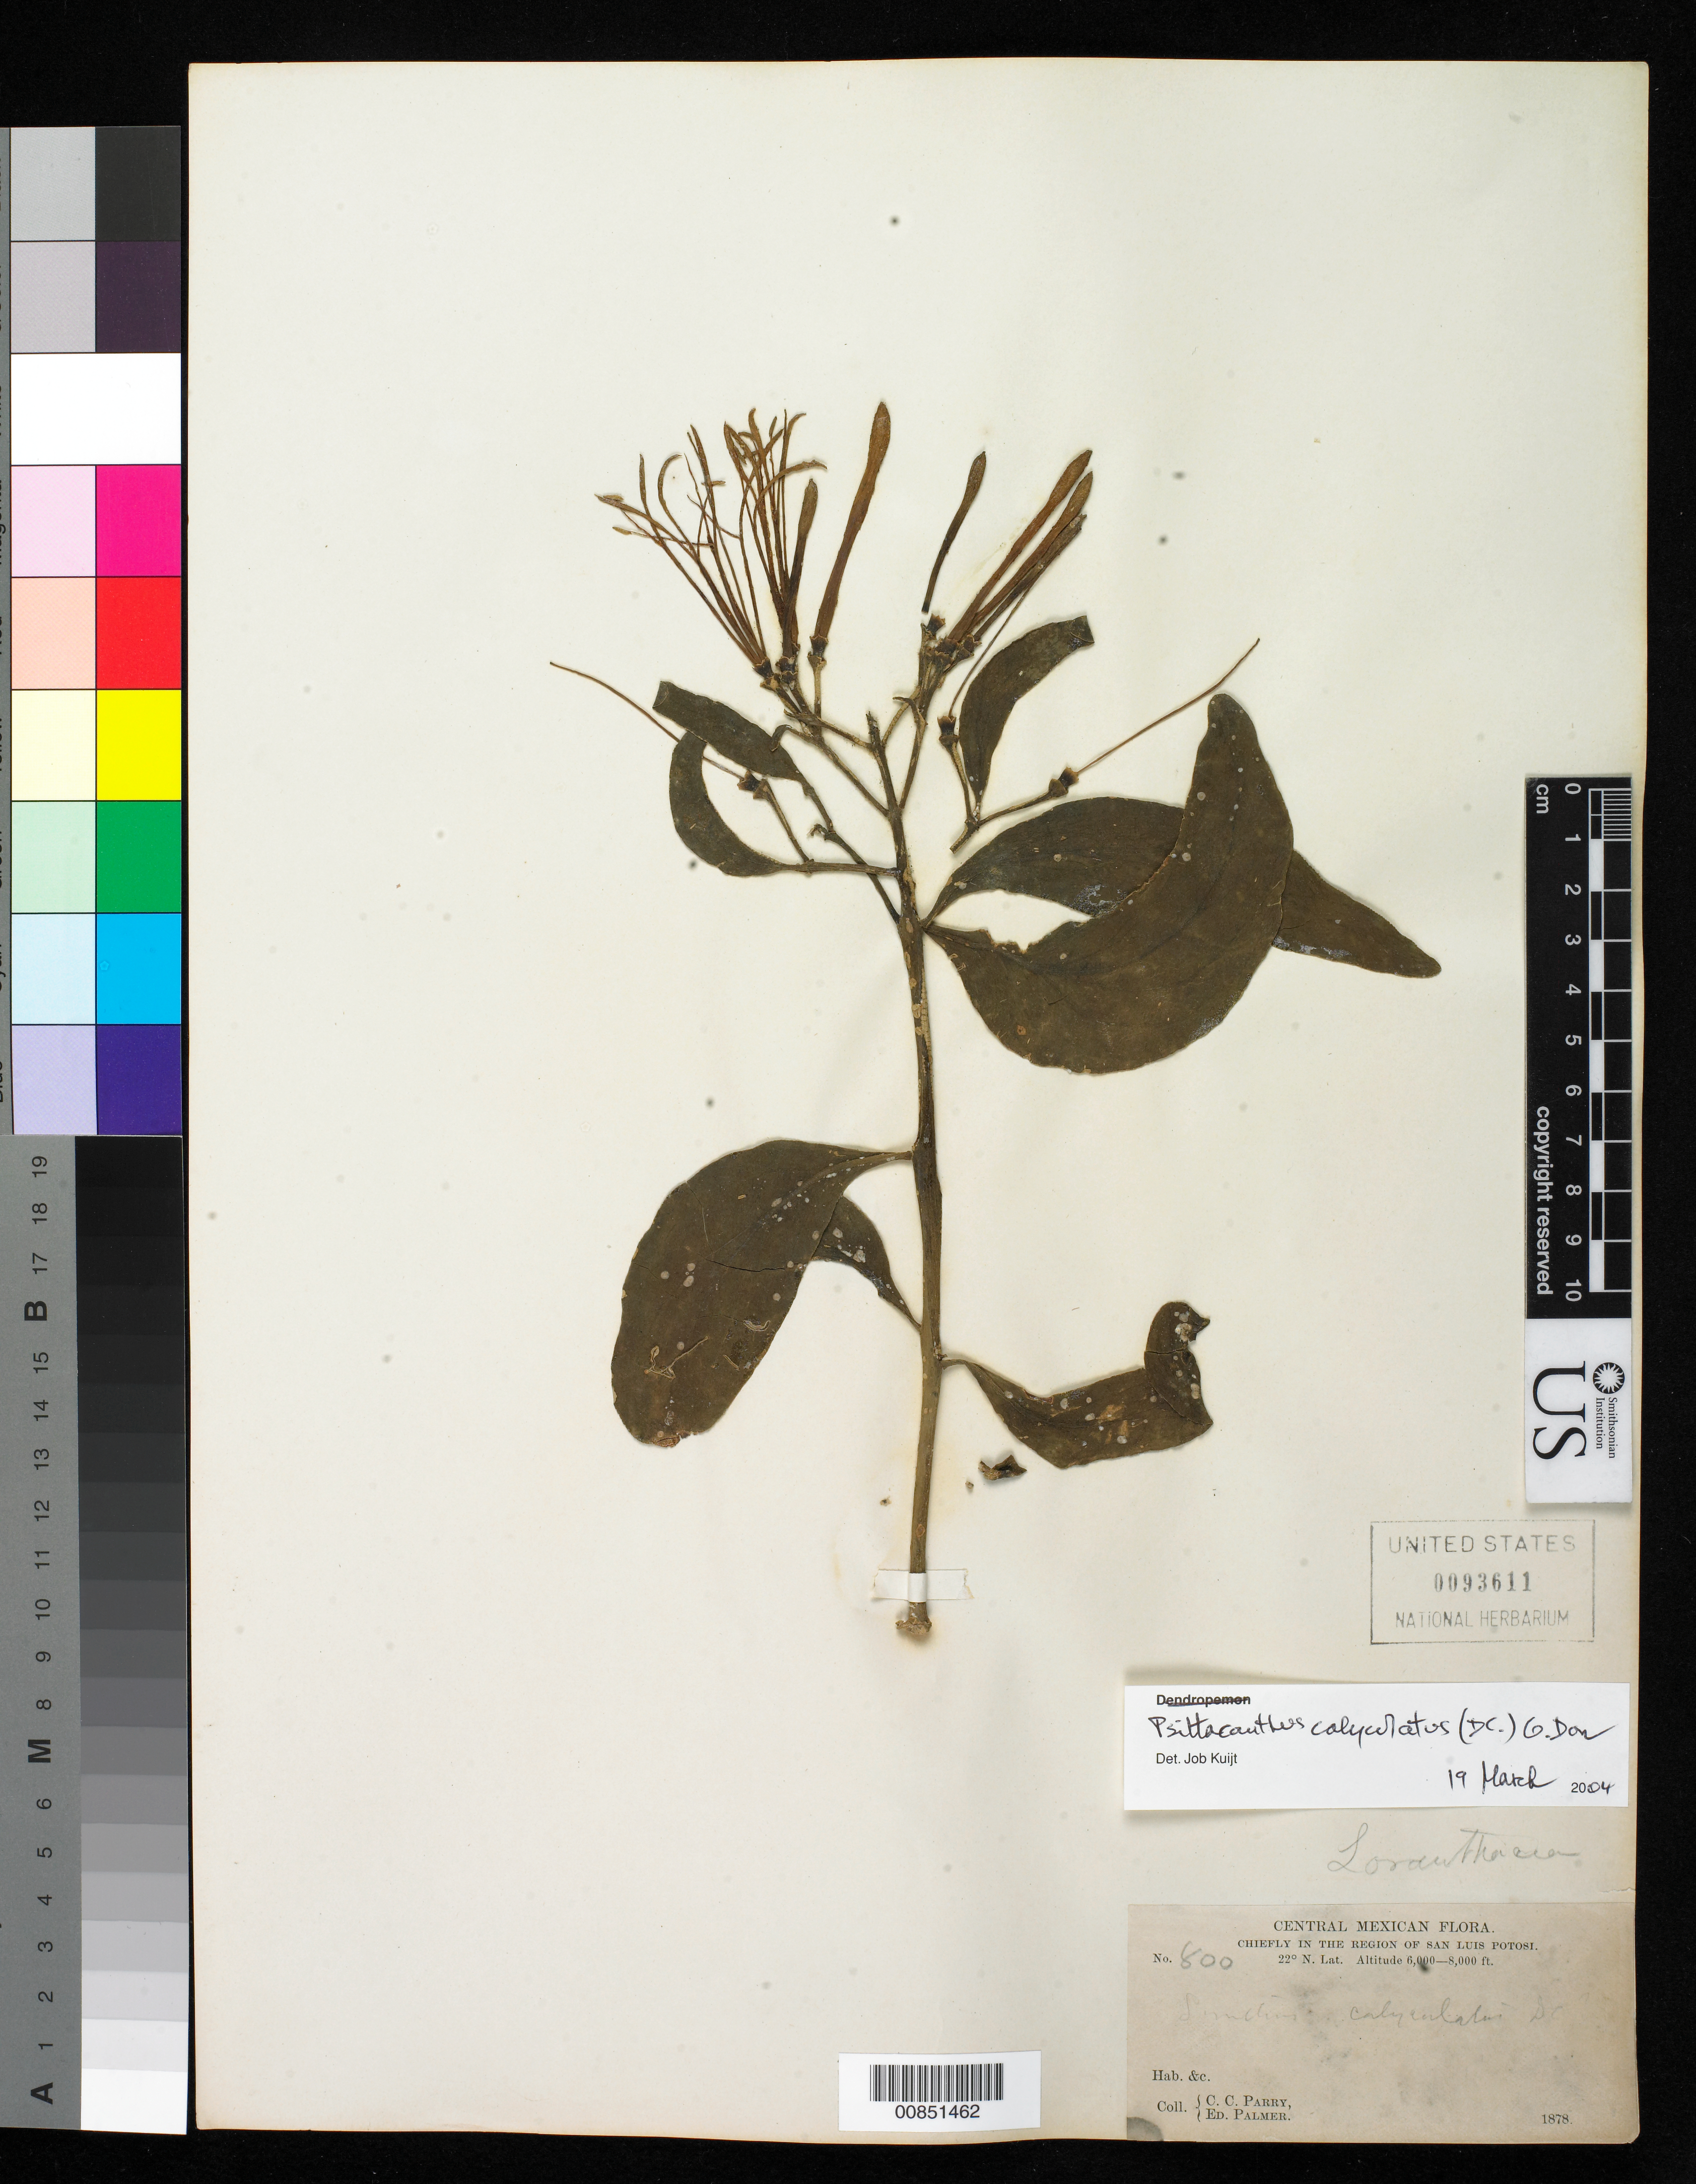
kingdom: Plantae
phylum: Tracheophyta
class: Magnoliopsida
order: Santalales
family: Loranthaceae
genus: Psittacanthus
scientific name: Psittacanthus calyculatus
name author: (DC.) G. Don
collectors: C. C. Parry & E. Palmer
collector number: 800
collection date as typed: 1878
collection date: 1878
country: Mexico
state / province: San Luis Potosí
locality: Chiefly in the region of San Luis Potosí.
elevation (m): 1829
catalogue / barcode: US 93611